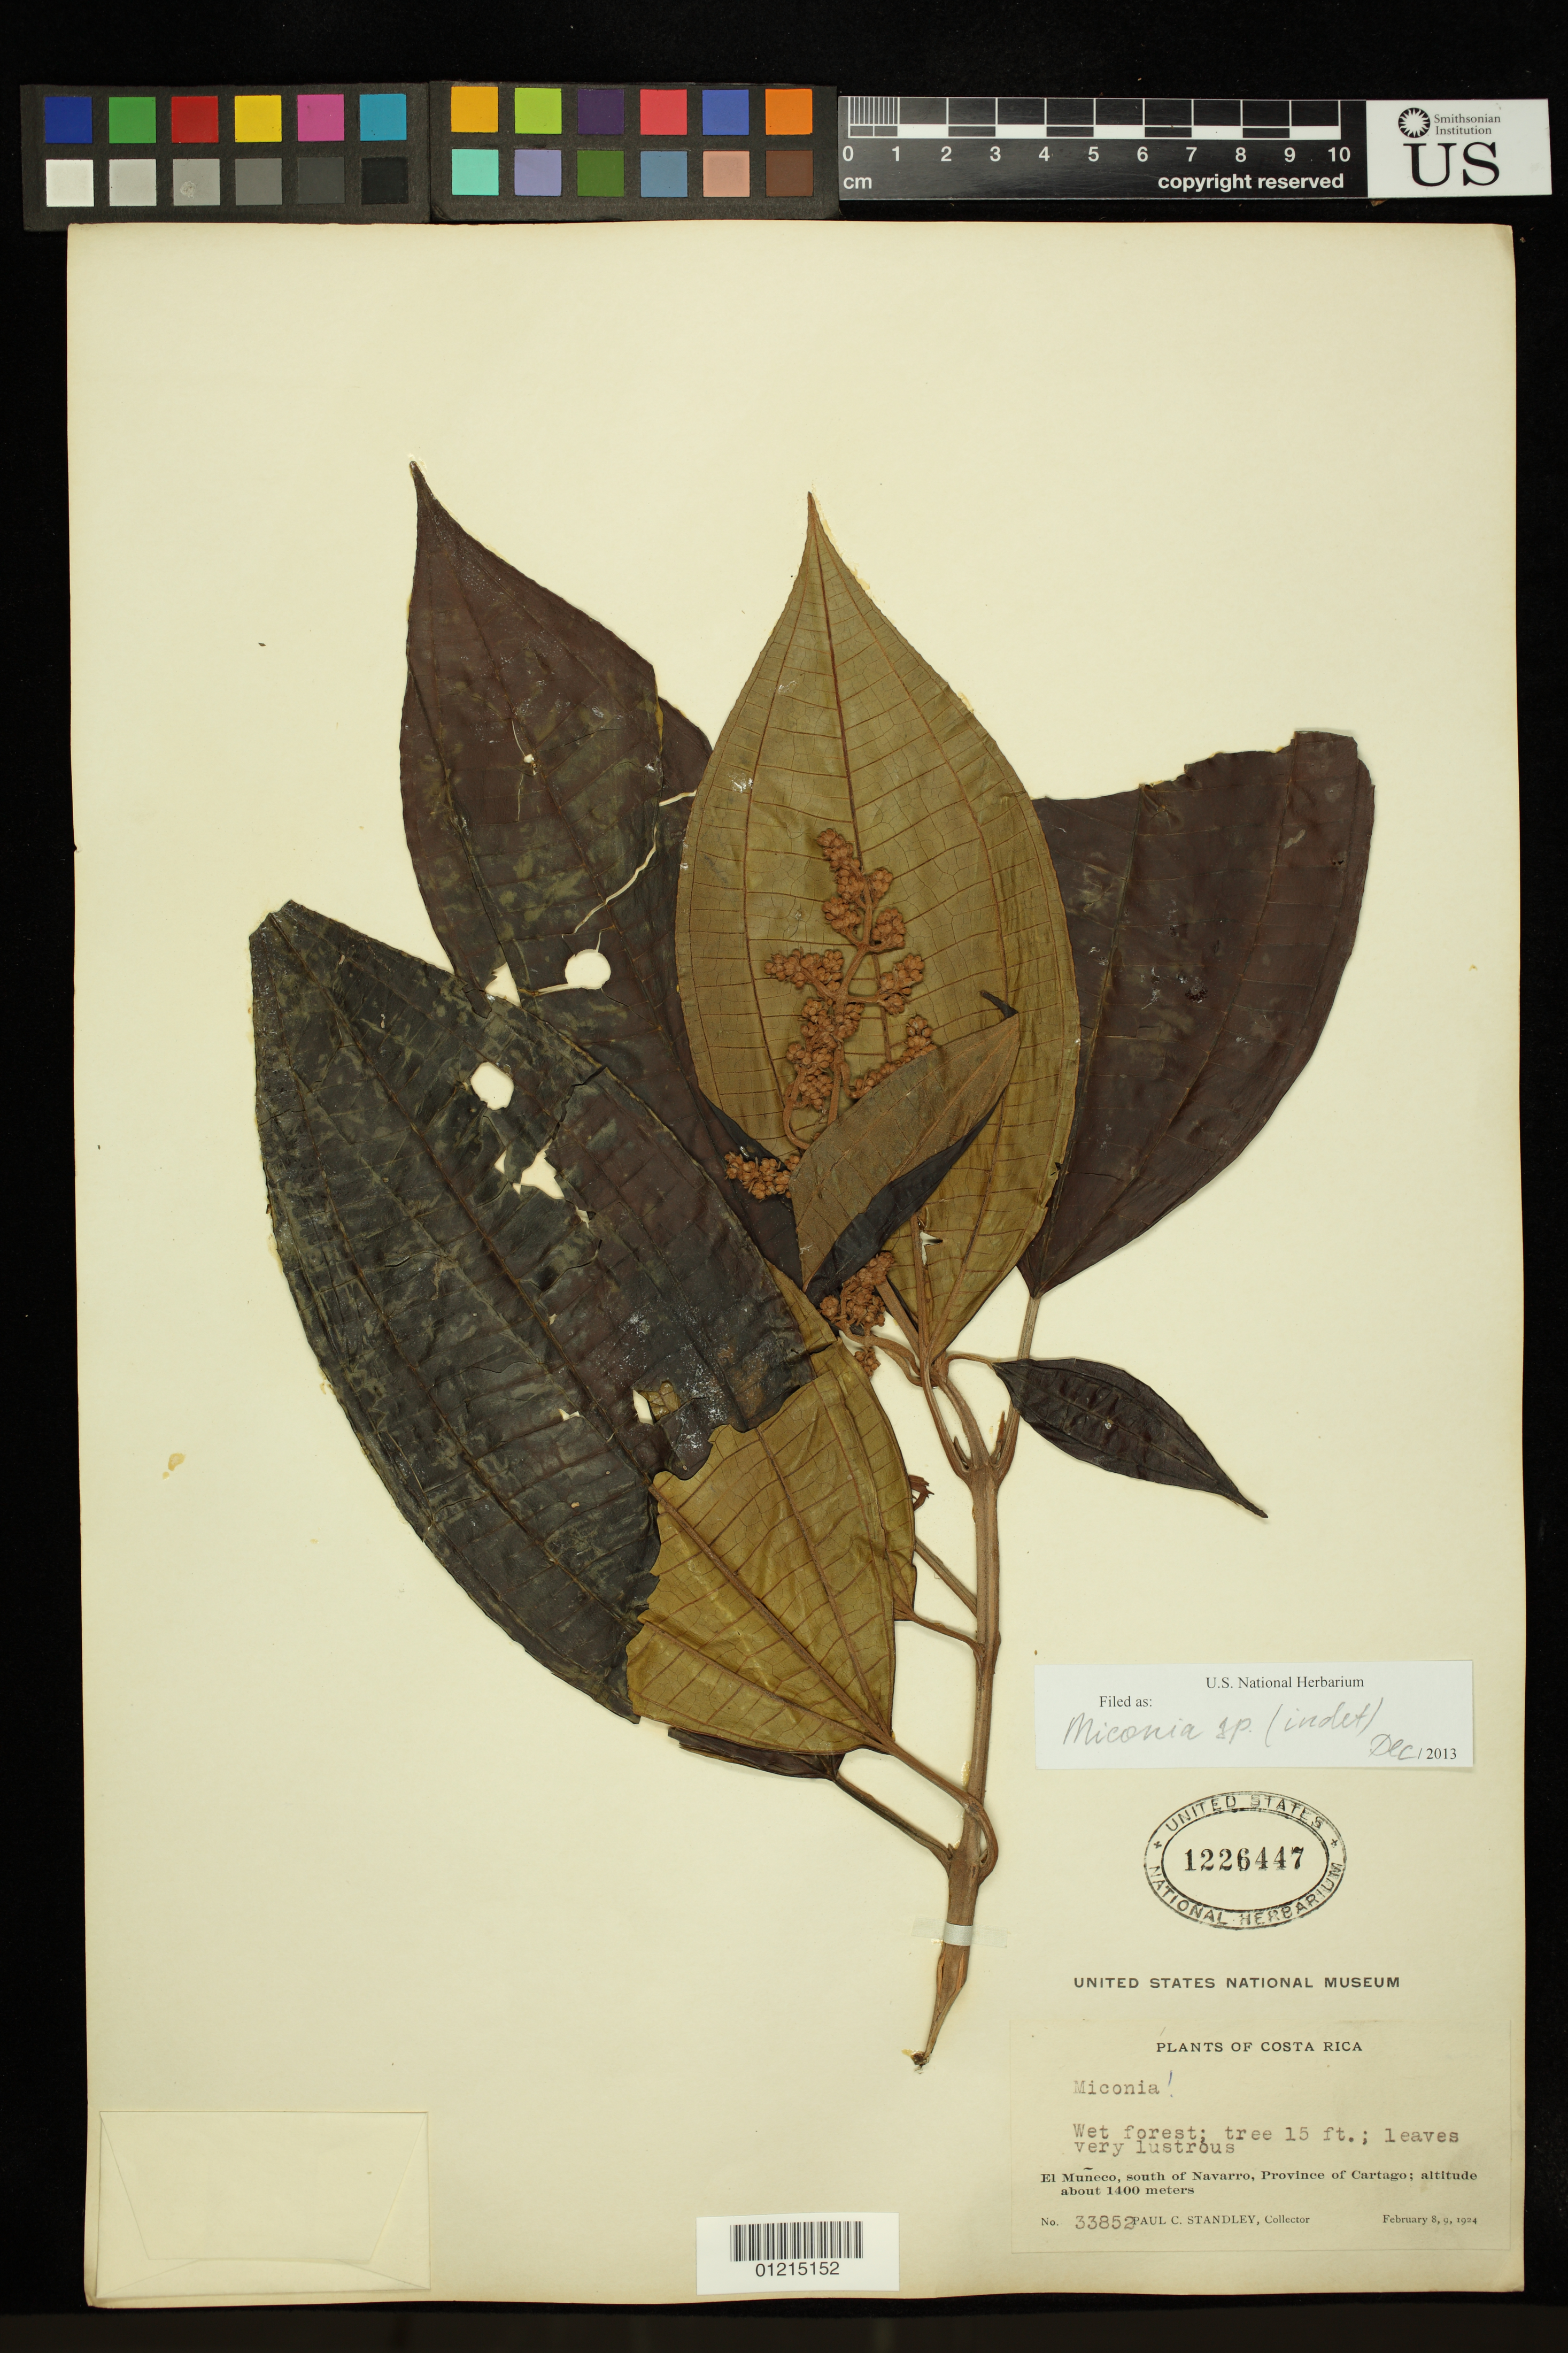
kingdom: Plantae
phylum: Tracheophyta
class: Magnoliopsida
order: Myrtales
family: Melastomataceae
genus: Miconia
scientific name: Miconia sp.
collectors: P. C. Standley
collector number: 33852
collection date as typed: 08 Feb 1924 and 09 Feb 1924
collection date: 1924-02-08,1924-02-09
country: Costa Rica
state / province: Cartago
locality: El Muneco, S of Navaro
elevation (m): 1400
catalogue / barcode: US 1226447